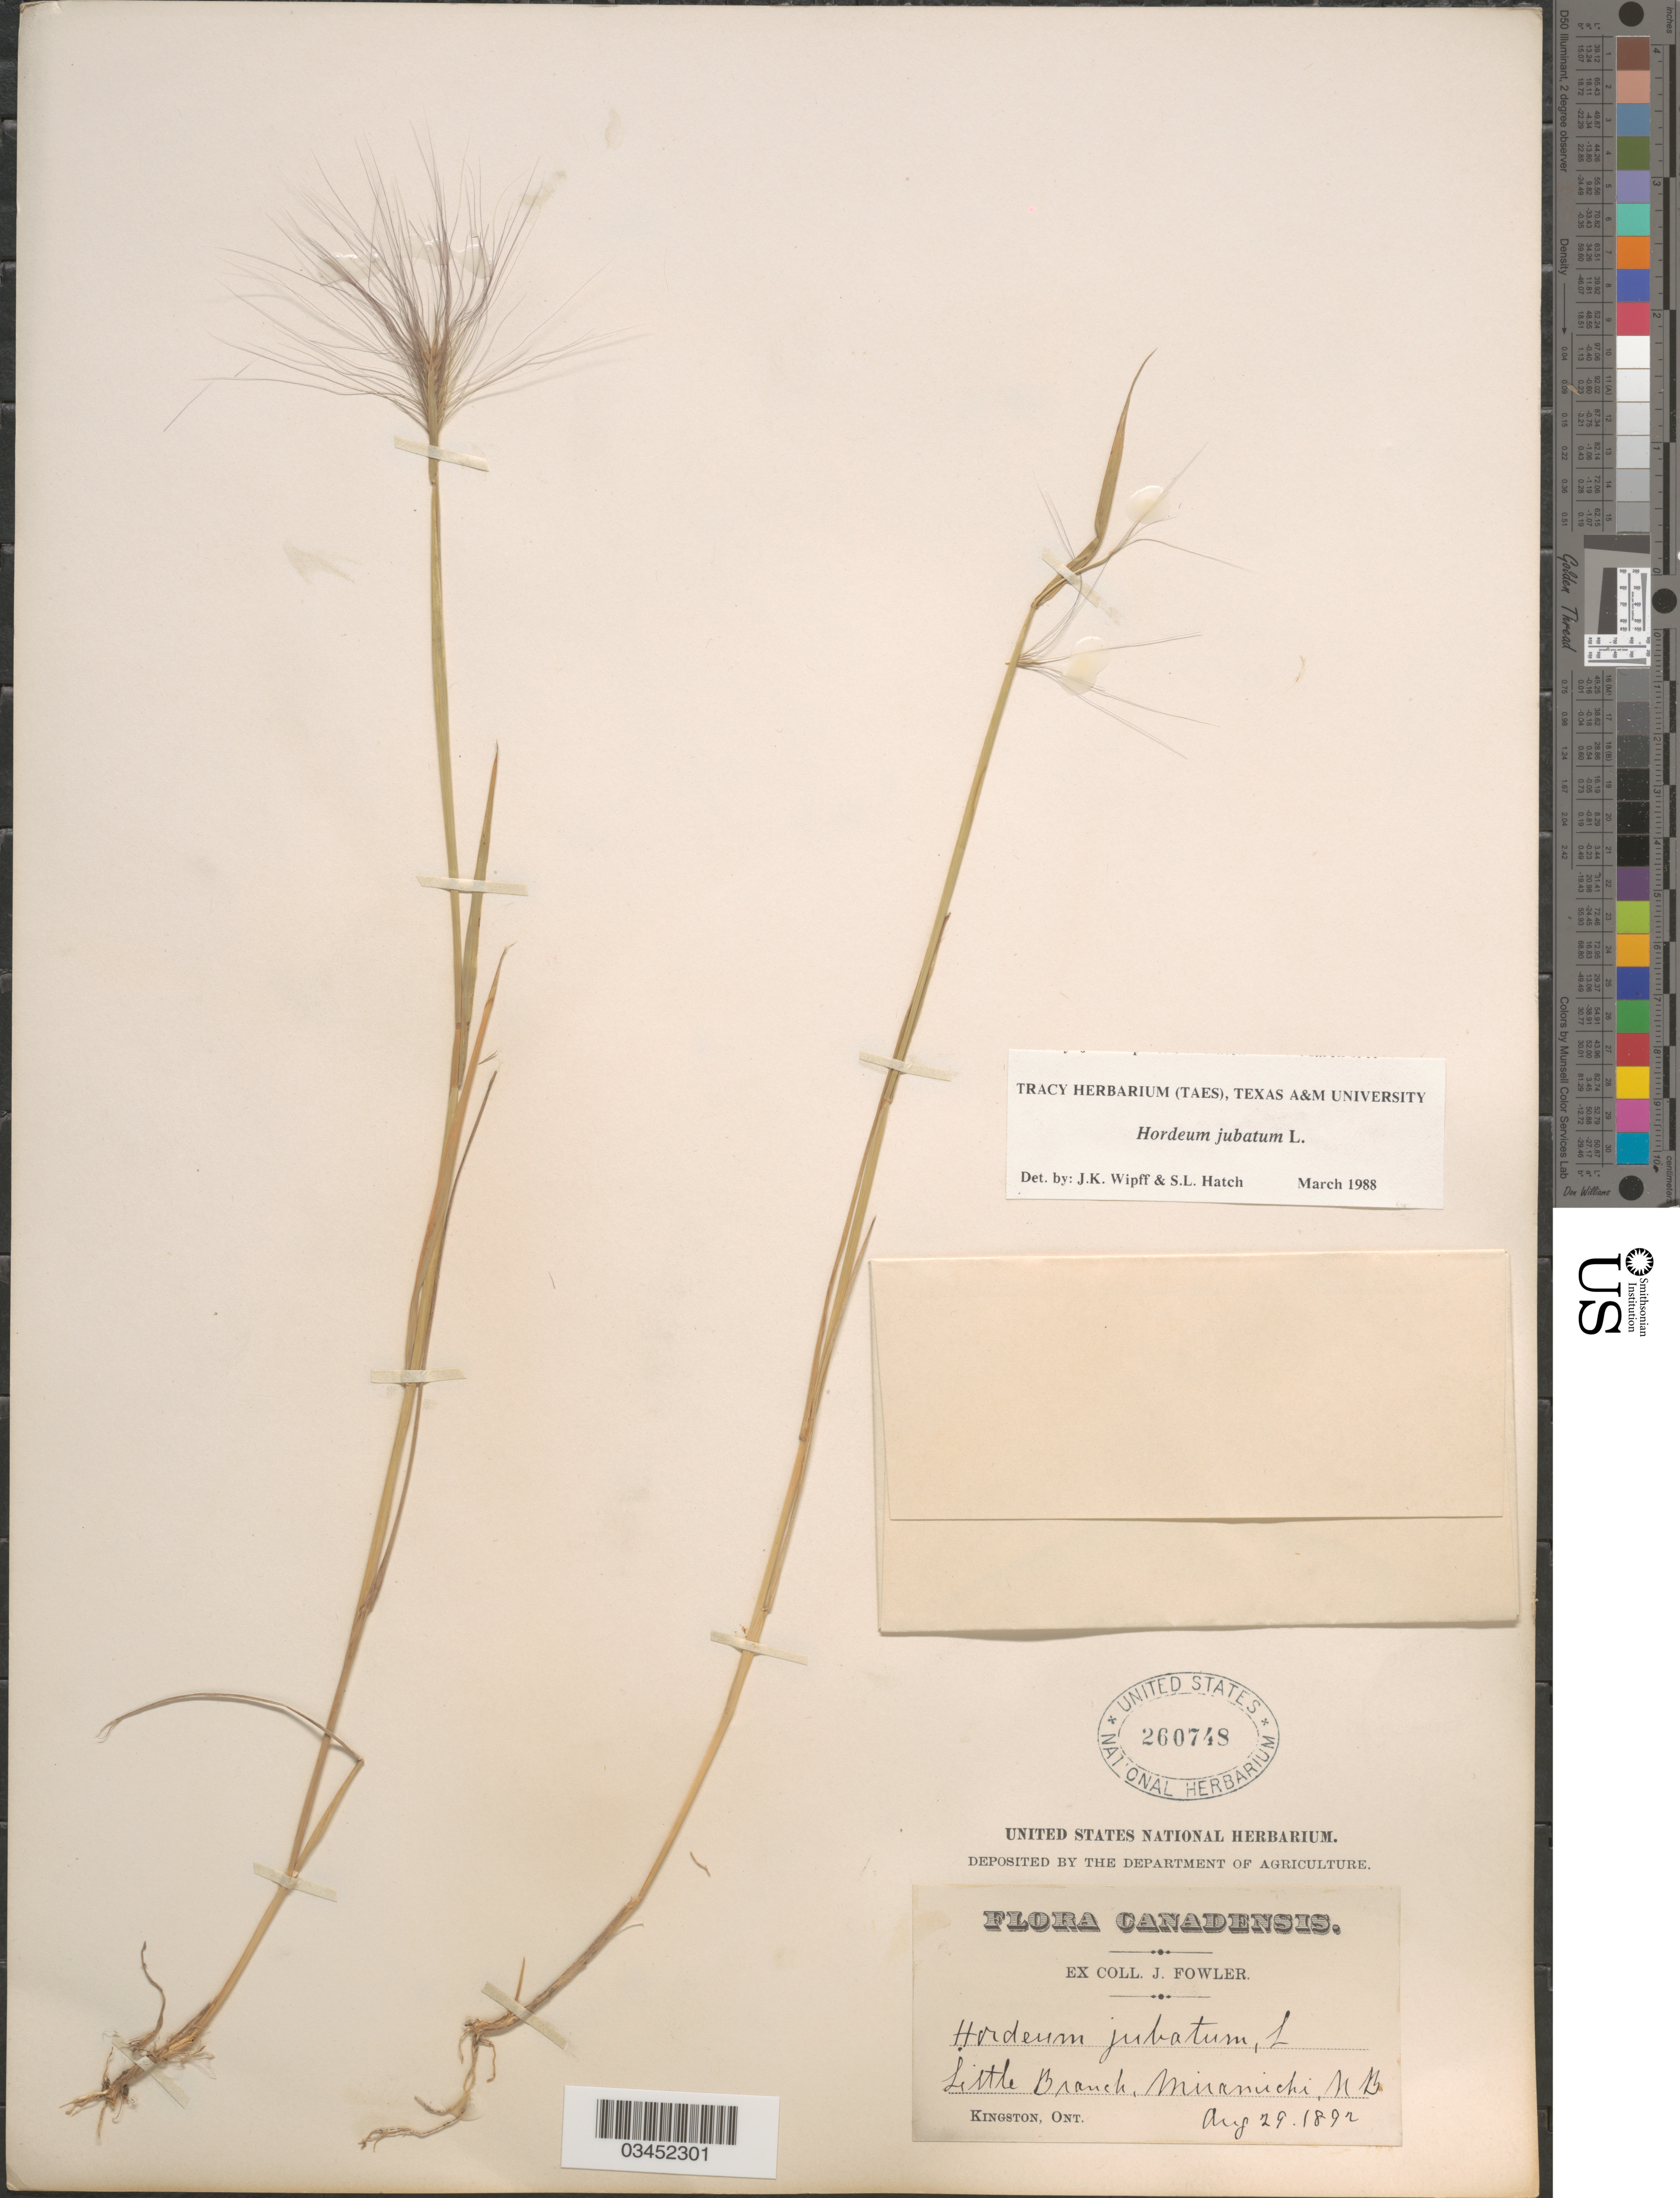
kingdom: Plantae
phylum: Tracheophyta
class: Liliopsida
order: Poales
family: Poaceae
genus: Hordeum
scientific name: Hordeum jubatum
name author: L.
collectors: J. Fowler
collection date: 1892-08-29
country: Canada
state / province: New Brunswick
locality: Little Branch, Miramichi.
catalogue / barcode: US 260748